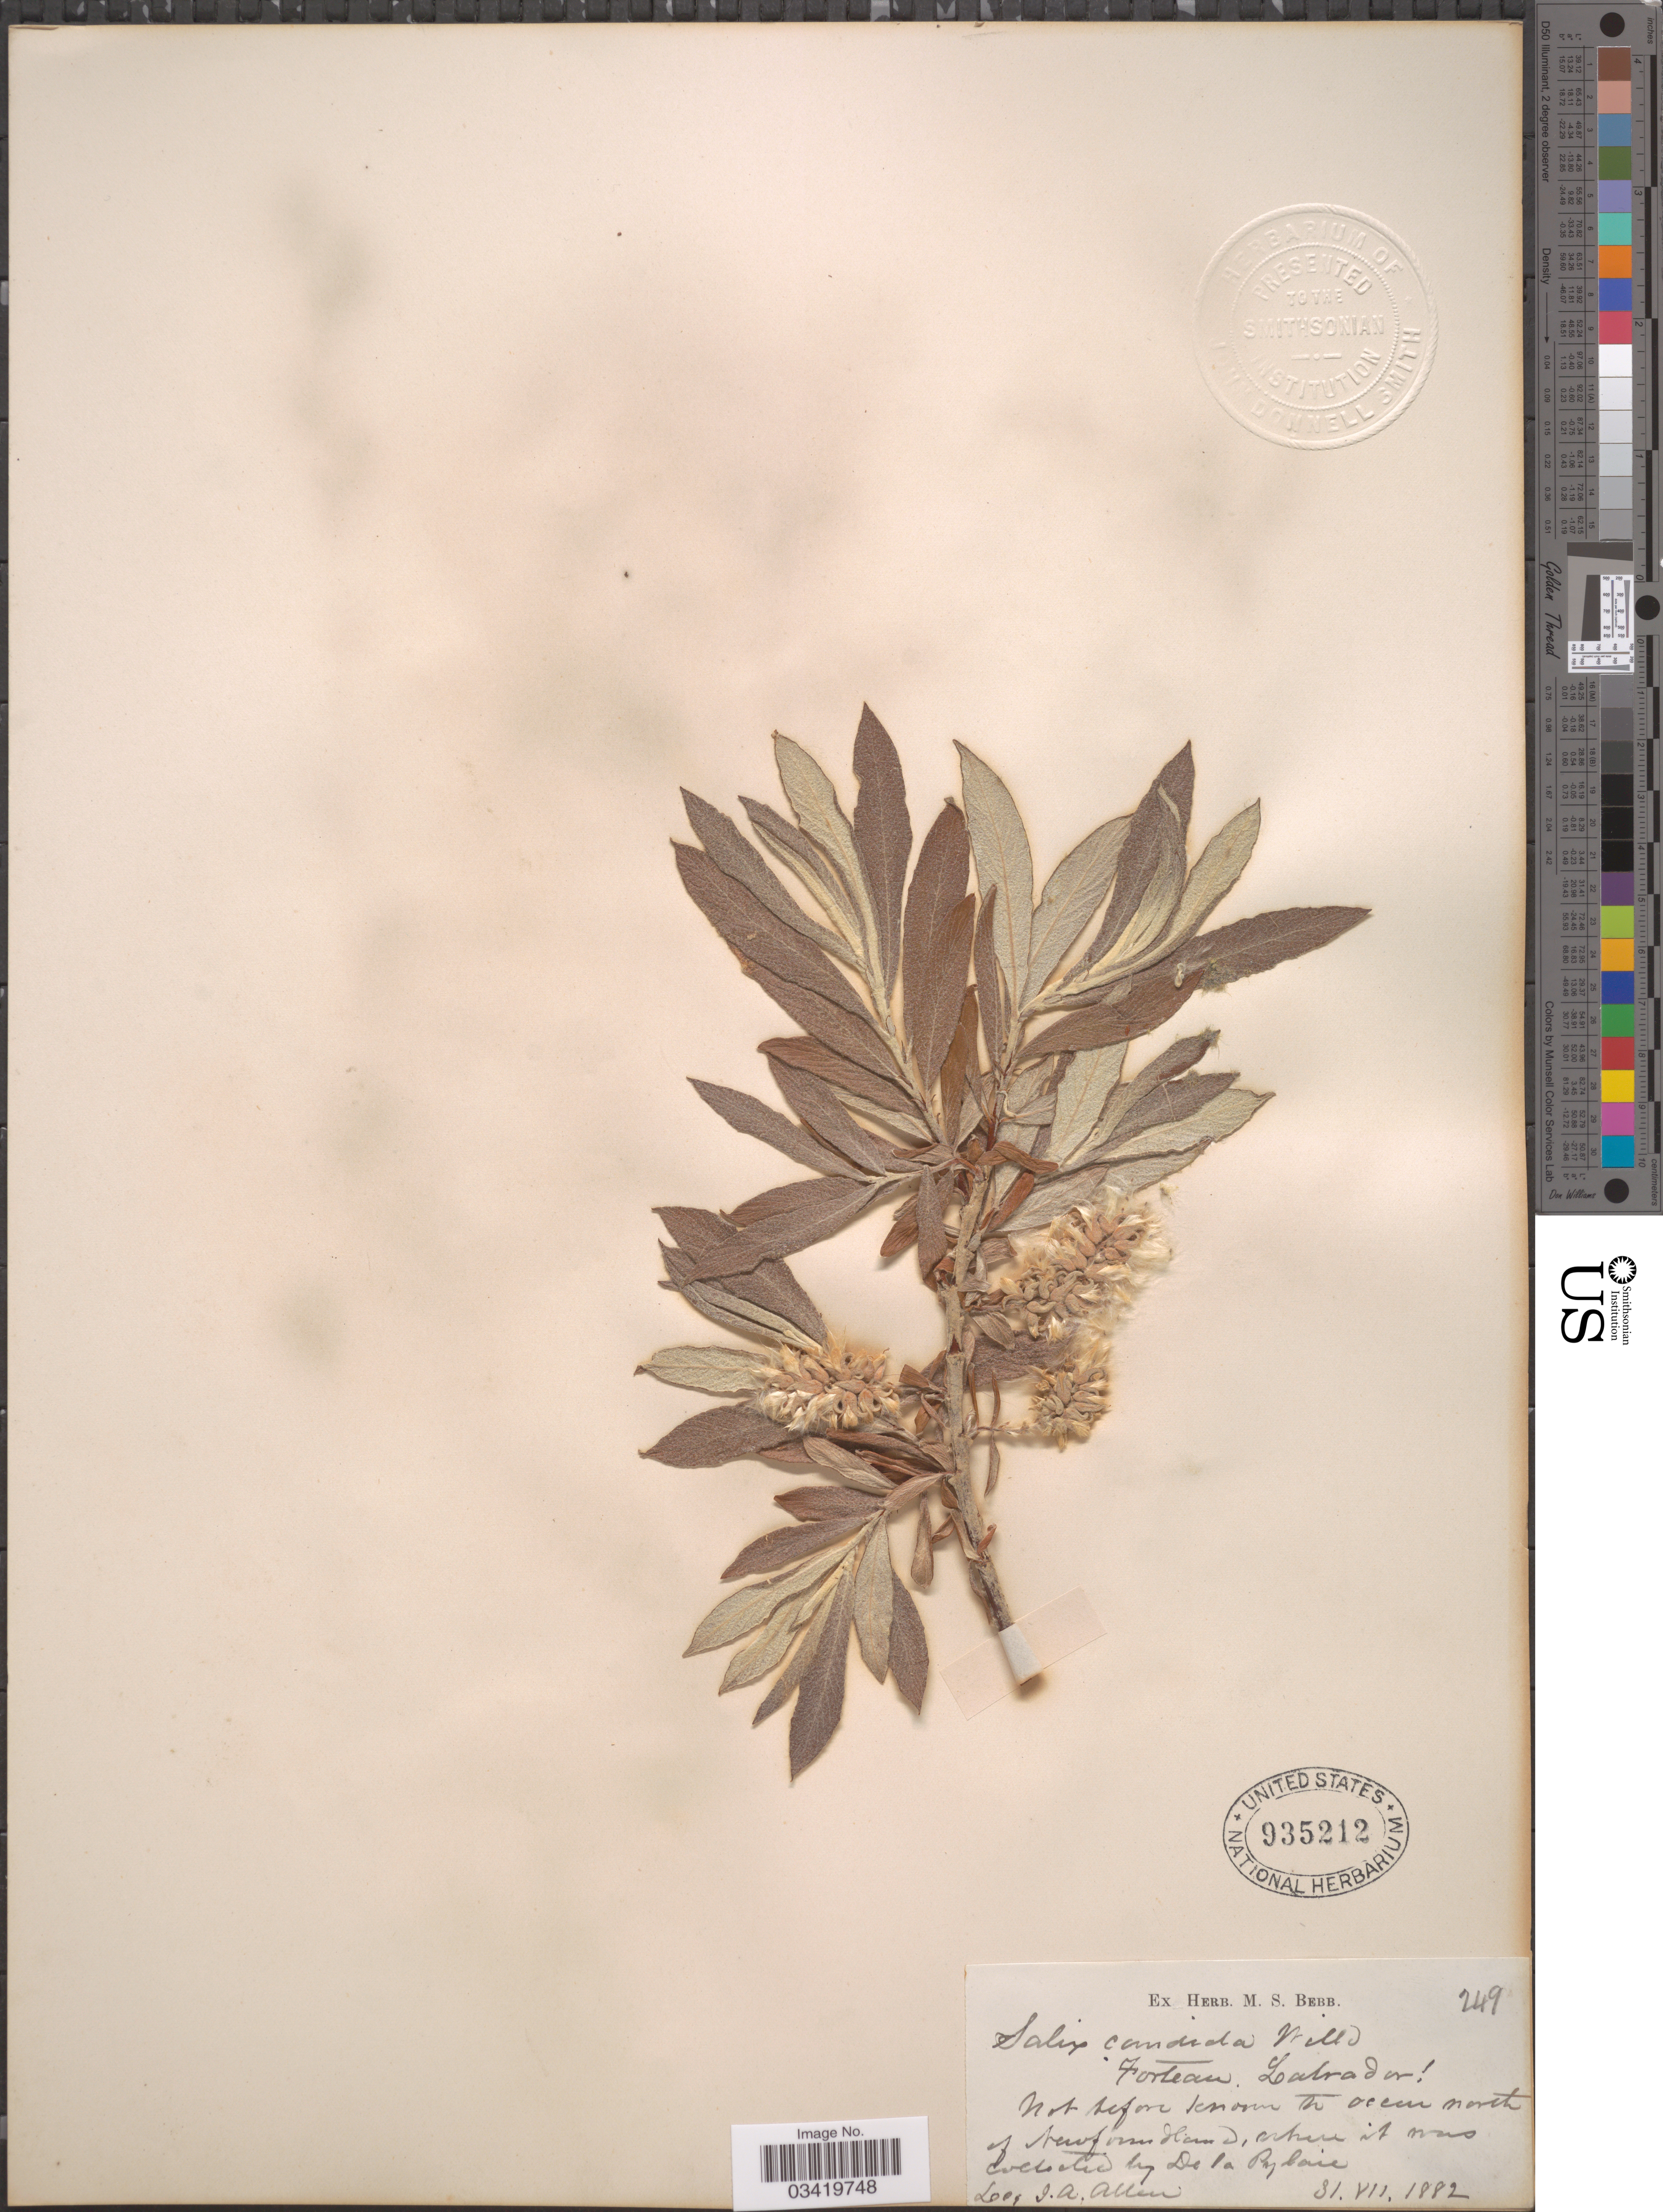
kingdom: Plantae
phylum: Tracheophyta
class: Magnoliopsida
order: Malpighiales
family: Salicaceae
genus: Salix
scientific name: Salix candida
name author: Flüggé ex Willd.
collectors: M. De la Pylaie & J. Allen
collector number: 249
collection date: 1882-07-31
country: Canada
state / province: Newfoundland and Labrador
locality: North of Newfoundland.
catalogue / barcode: US 935212